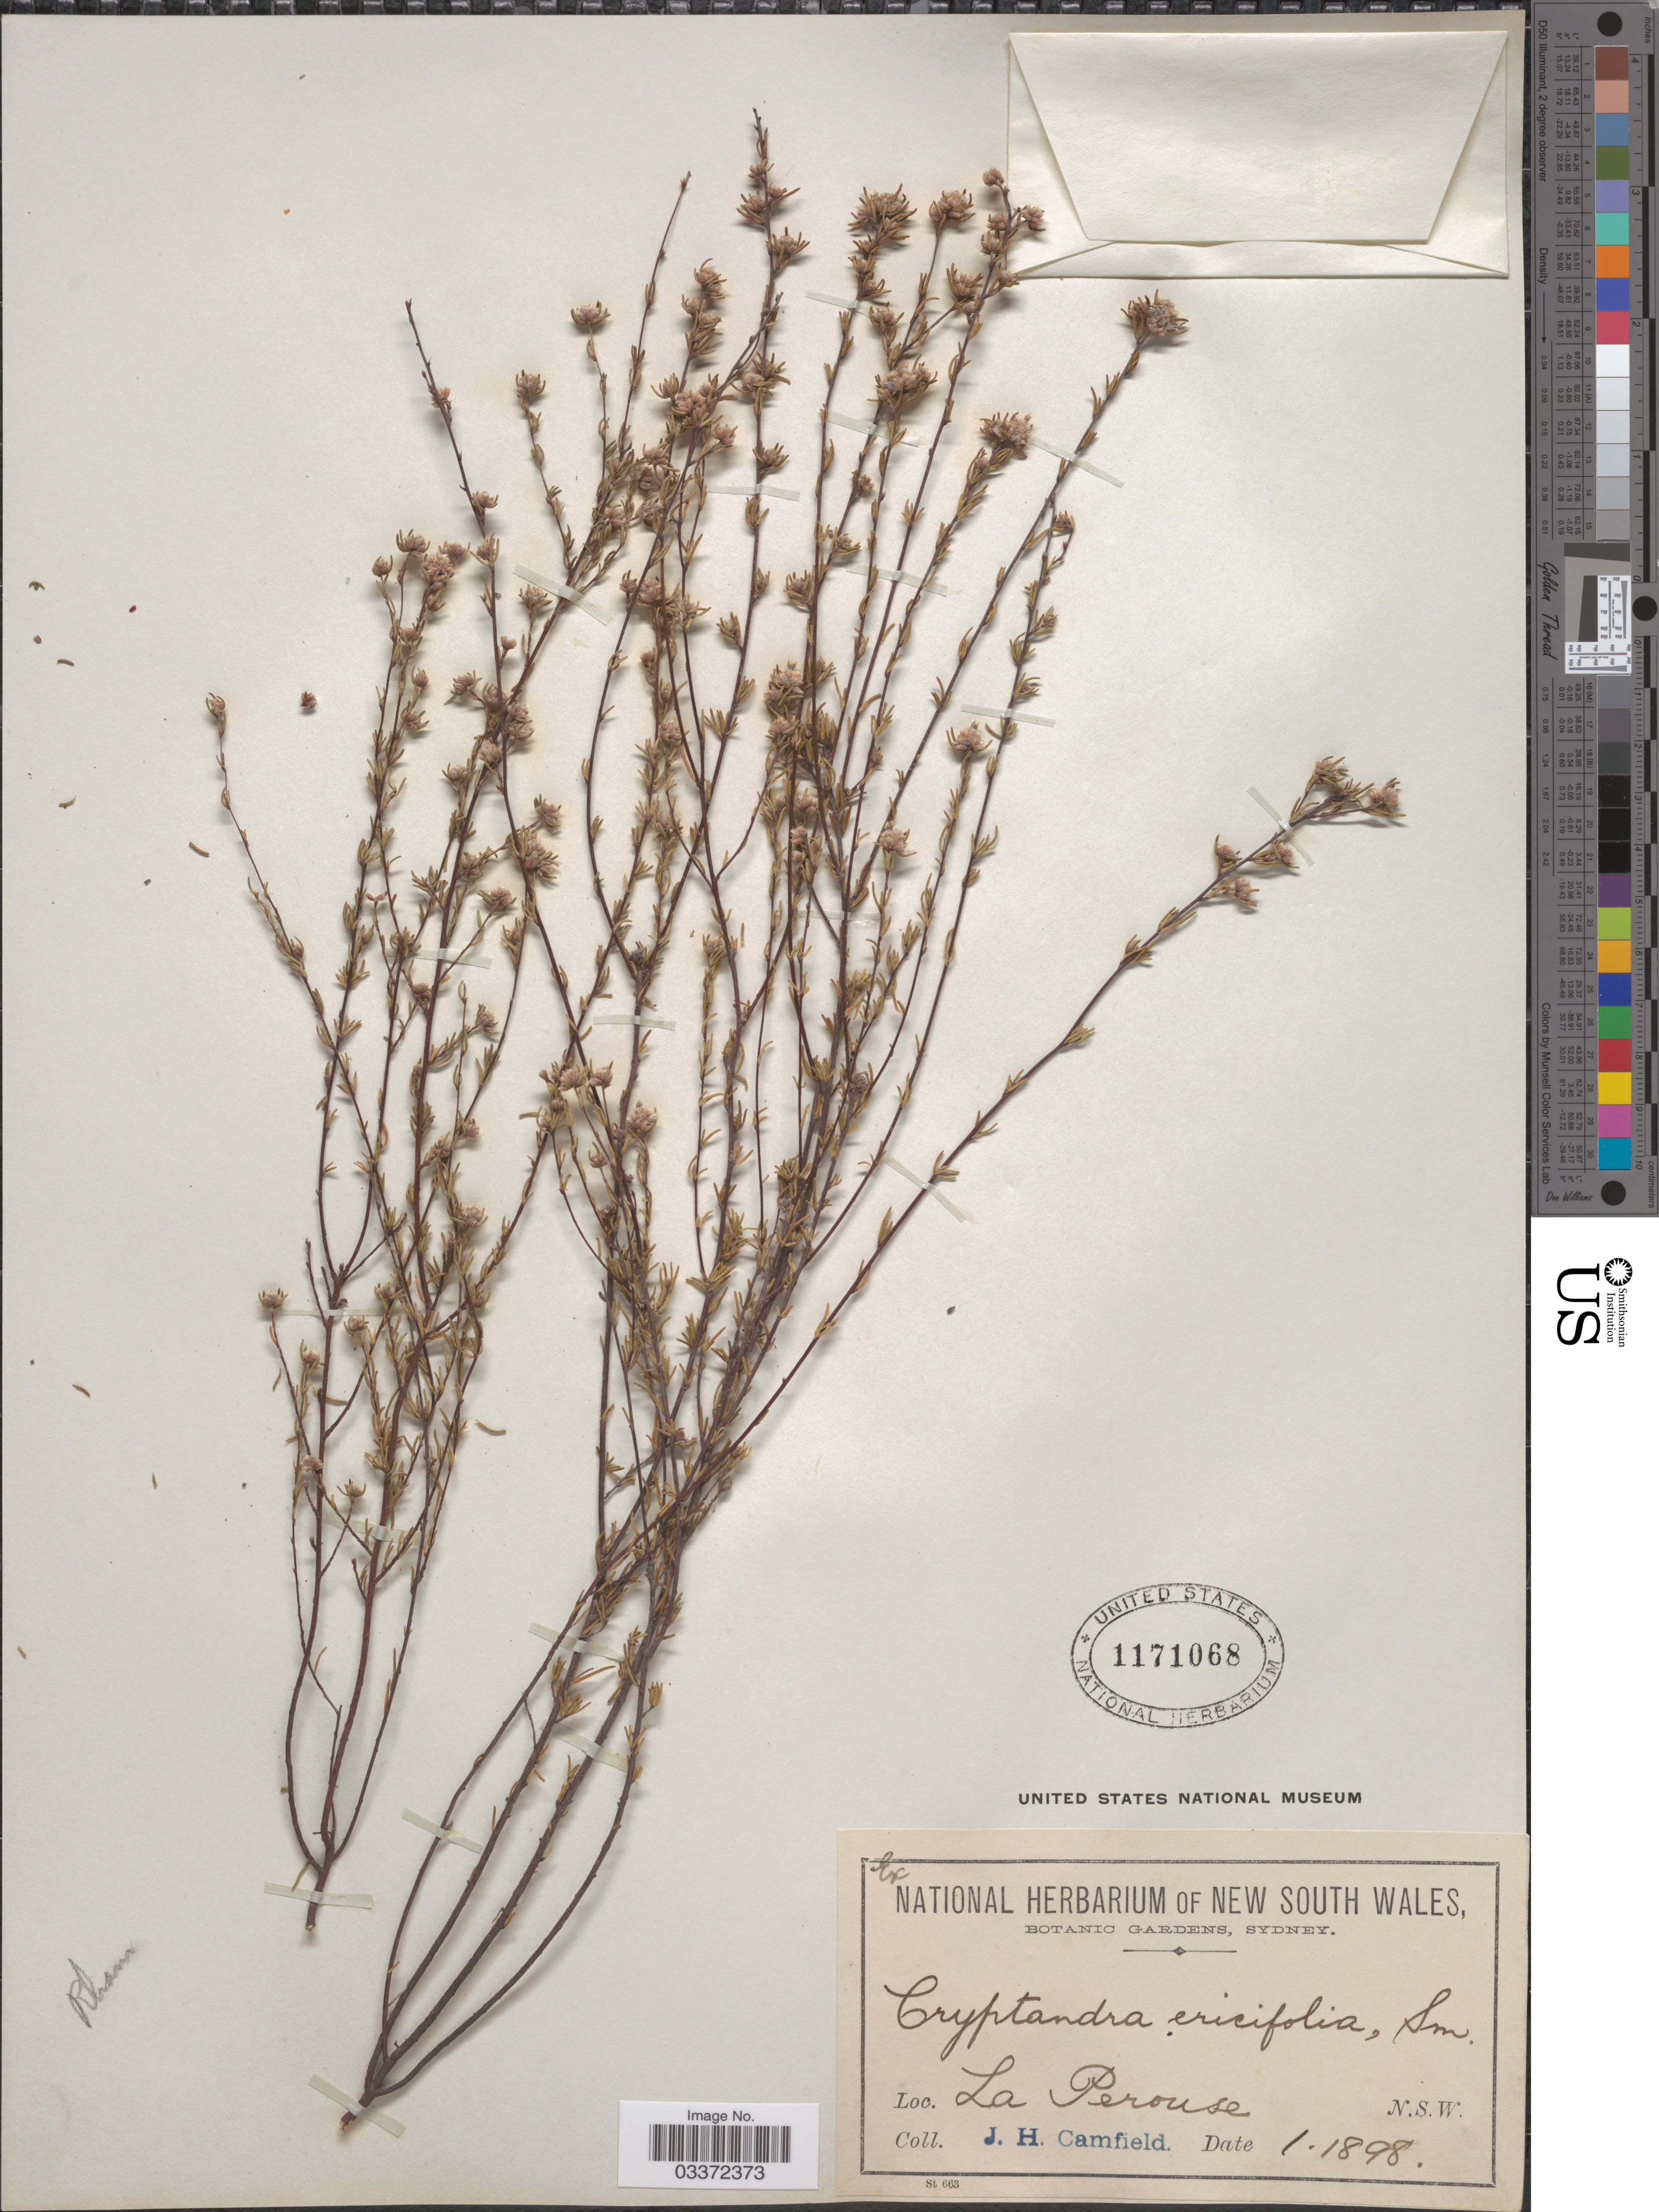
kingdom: Plantae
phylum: Tracheophyta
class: Magnoliopsida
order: Rosales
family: Rhamnaceae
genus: Cryptandra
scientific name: Cryptandra ericifolia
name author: Rudge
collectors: J. Camfield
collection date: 1898-01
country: Australia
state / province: New South Wales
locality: La Perouse.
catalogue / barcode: US 1171068